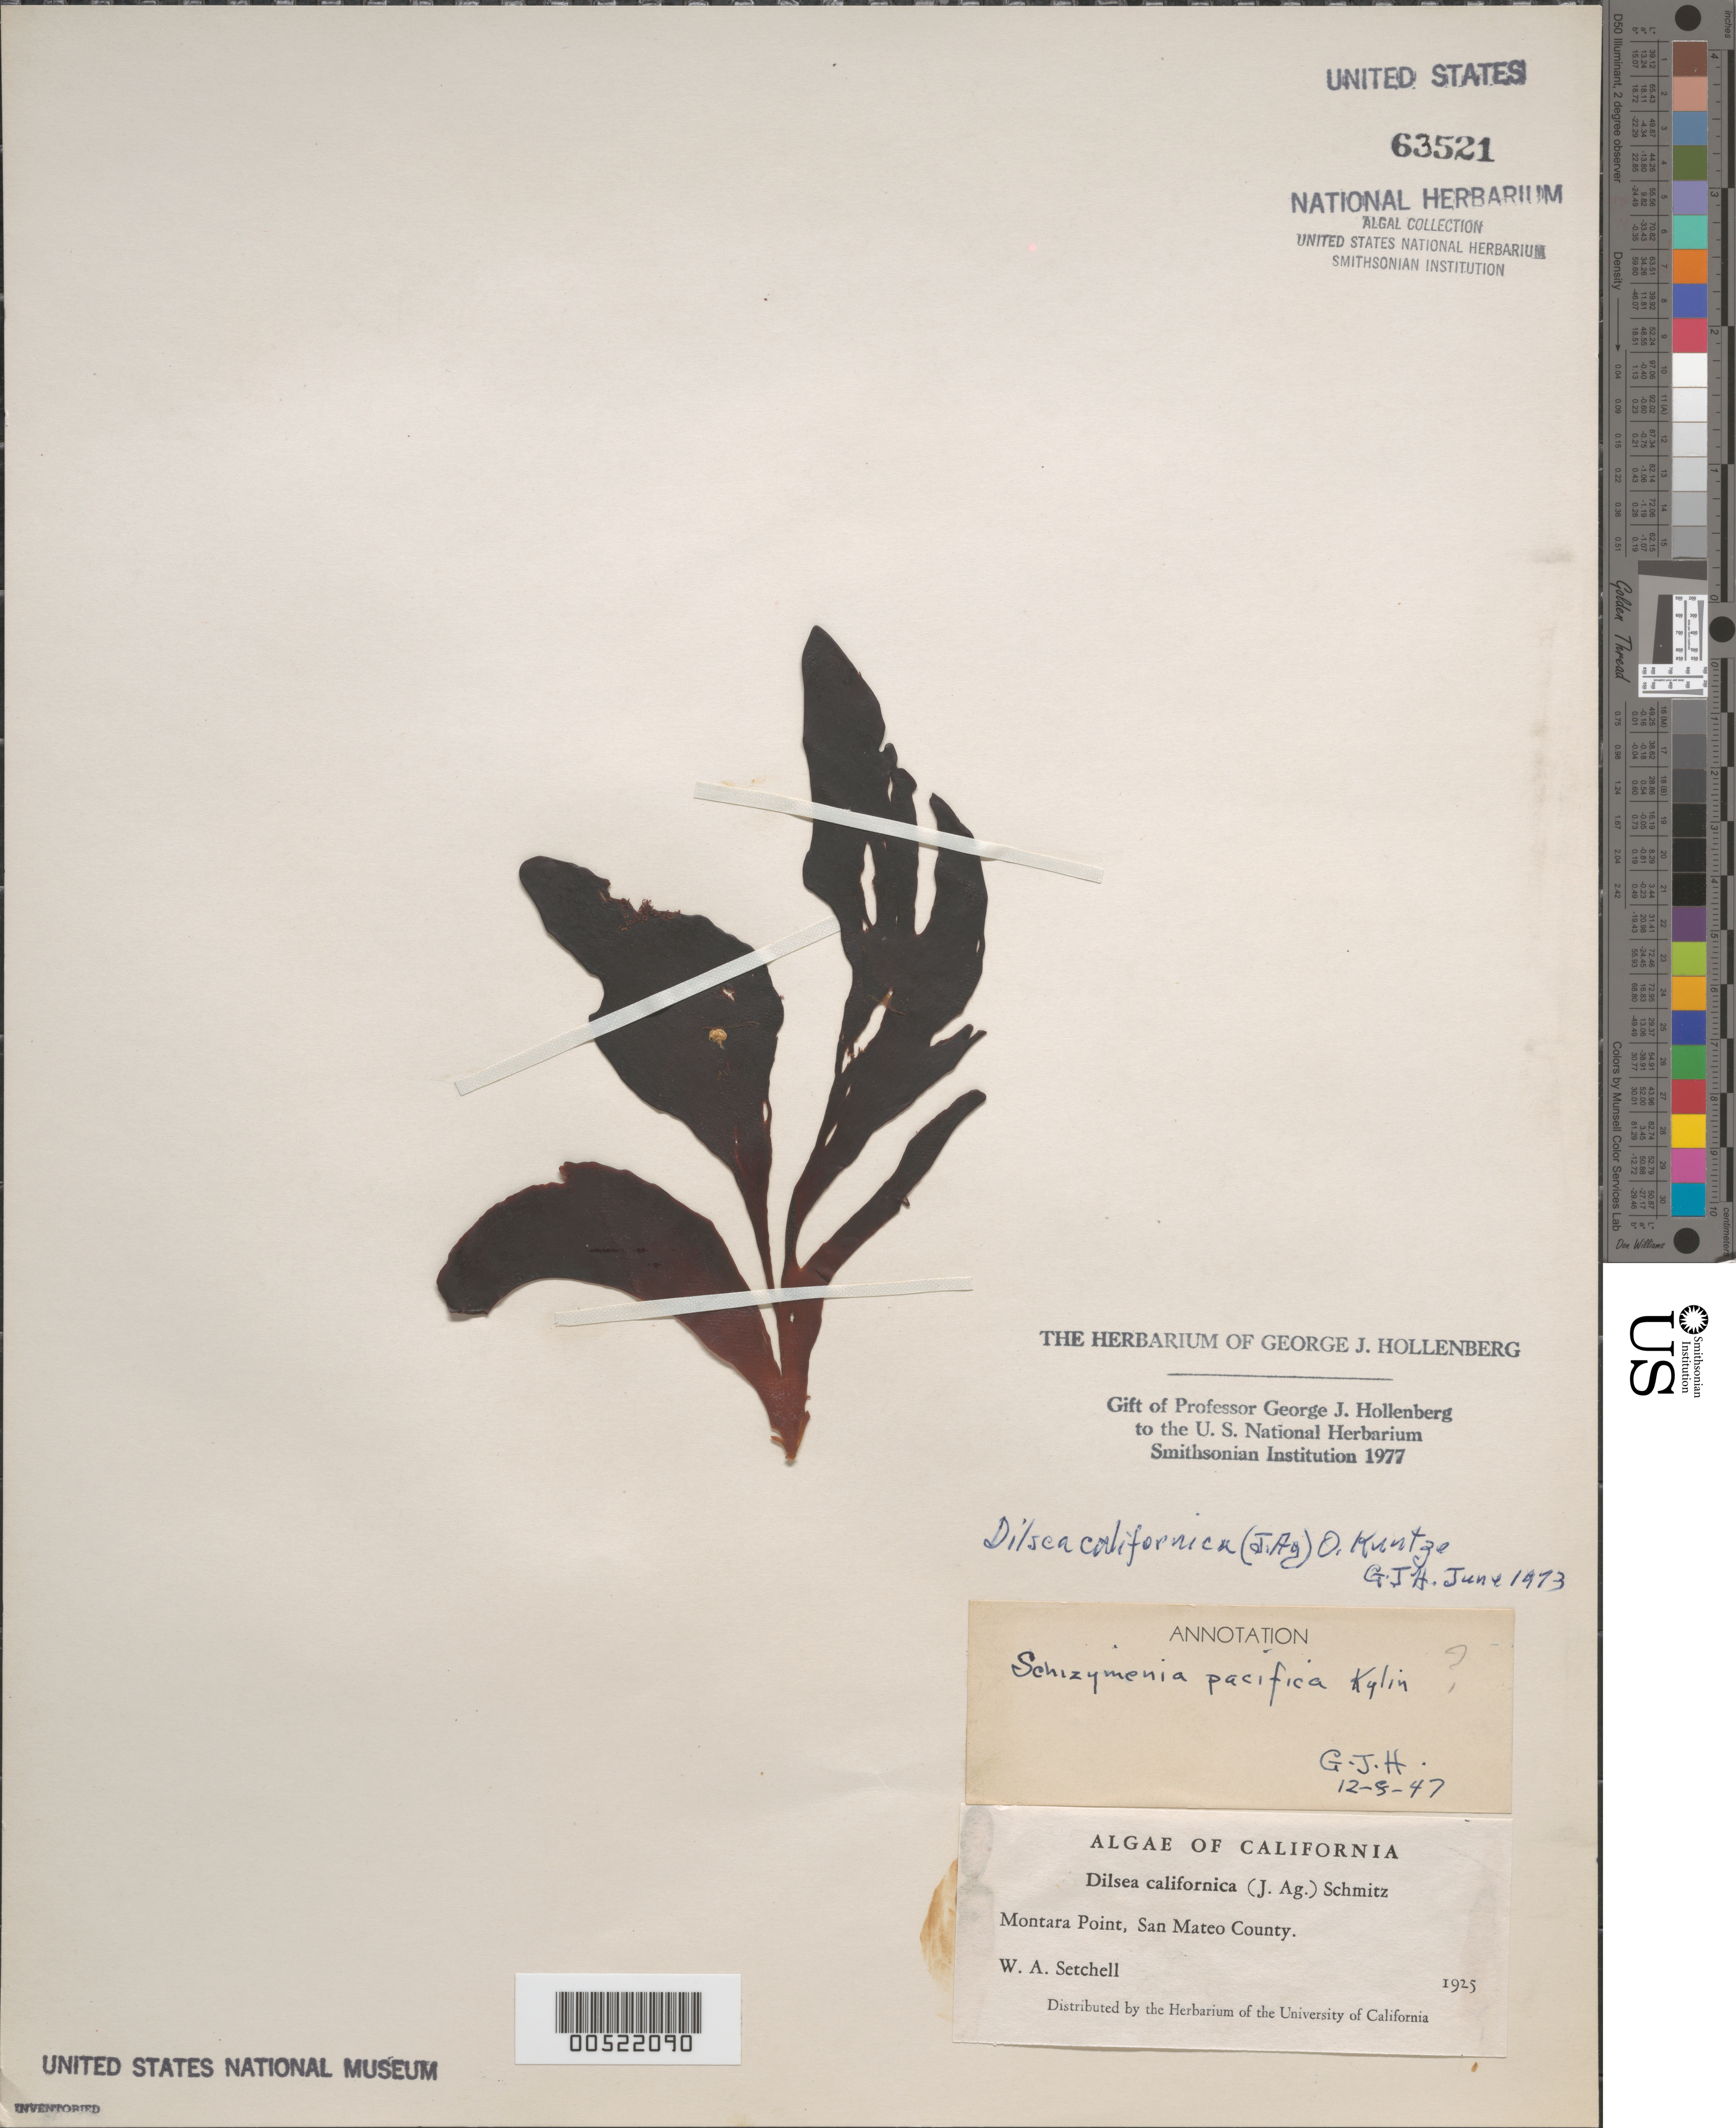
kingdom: Plantae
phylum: Rhodophyta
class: Florideophyceae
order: Gigartinales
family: Dumontiaceae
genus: Dilsea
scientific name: Dilsea californica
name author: (J. Agardh) Kuntze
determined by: Hollenberg, George J.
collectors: W. Setchell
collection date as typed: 1925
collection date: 1925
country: United States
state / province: California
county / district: San Mateo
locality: Montara Point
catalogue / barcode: US 63521